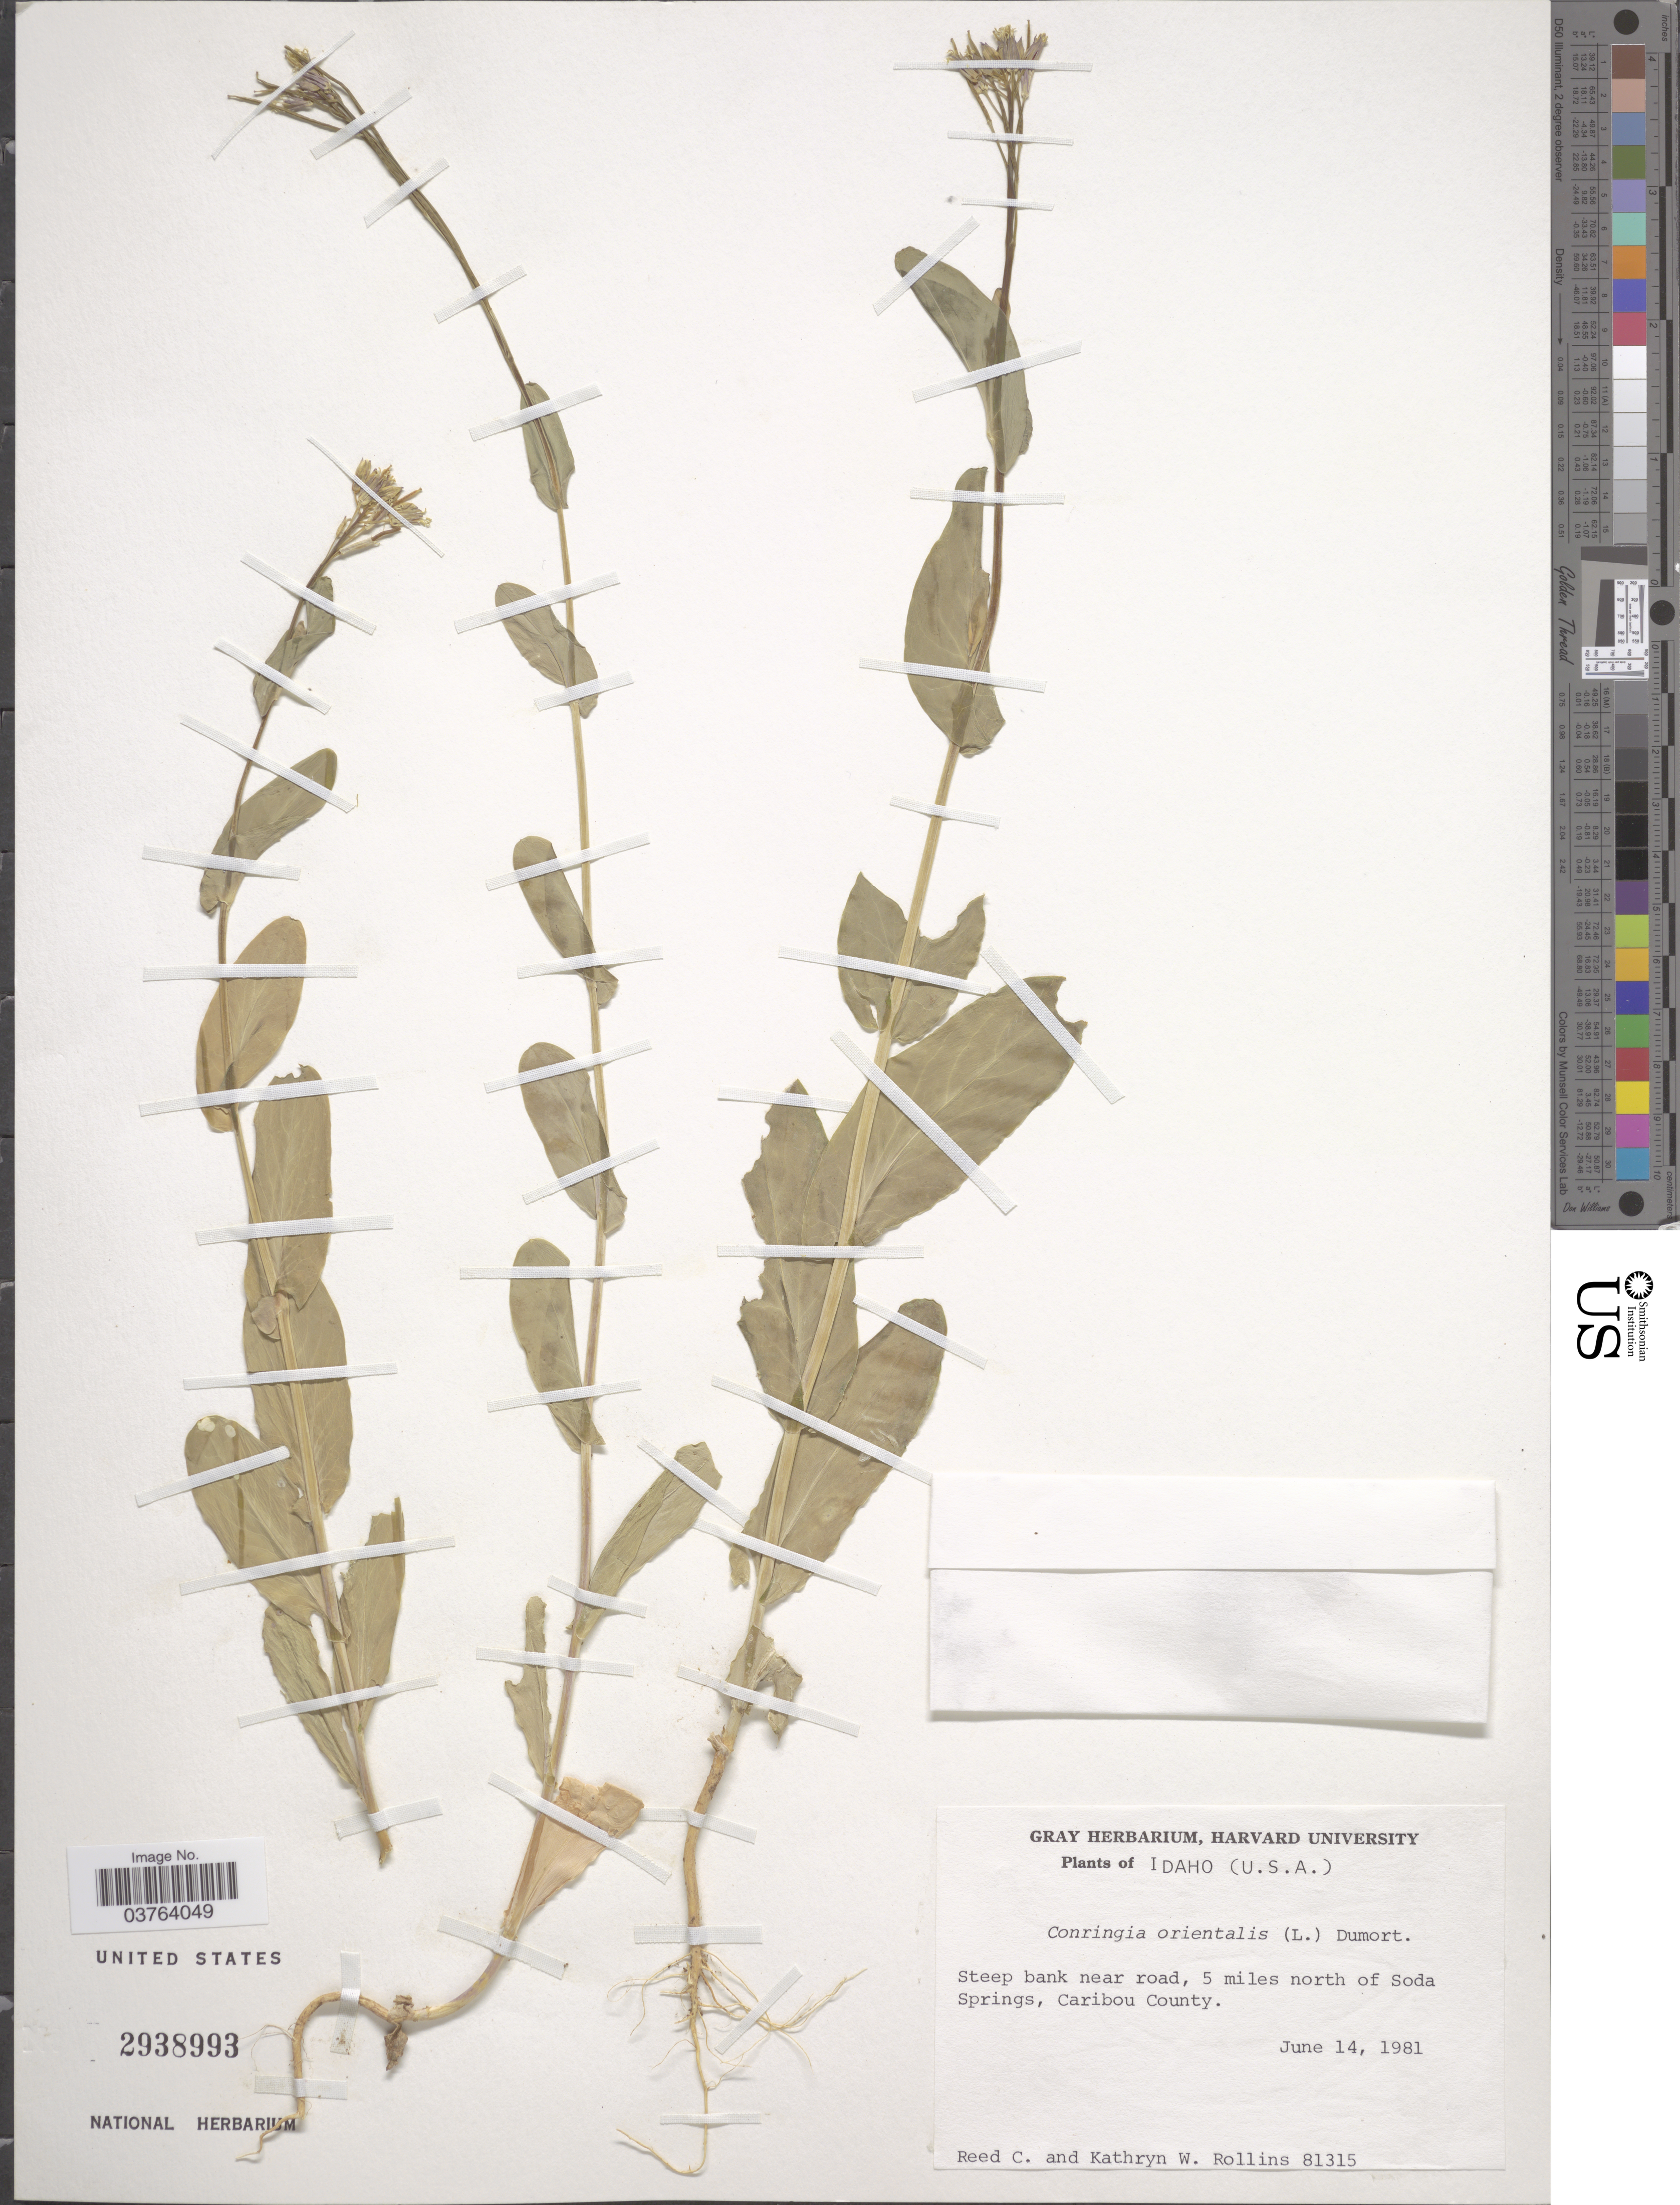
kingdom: Plantae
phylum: Tracheophyta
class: Magnoliopsida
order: Brassicales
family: Brassicaceae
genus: Conringia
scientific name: Conringia orientalis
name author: (L.) C. Presl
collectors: R. C. Rollins & K. W. Rollins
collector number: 81315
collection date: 1981-06-14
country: United States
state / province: Idaho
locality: Steep bank near road, 5 miles north of Soda Springs, Caribou County.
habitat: steep bank near road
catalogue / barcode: US 2938993